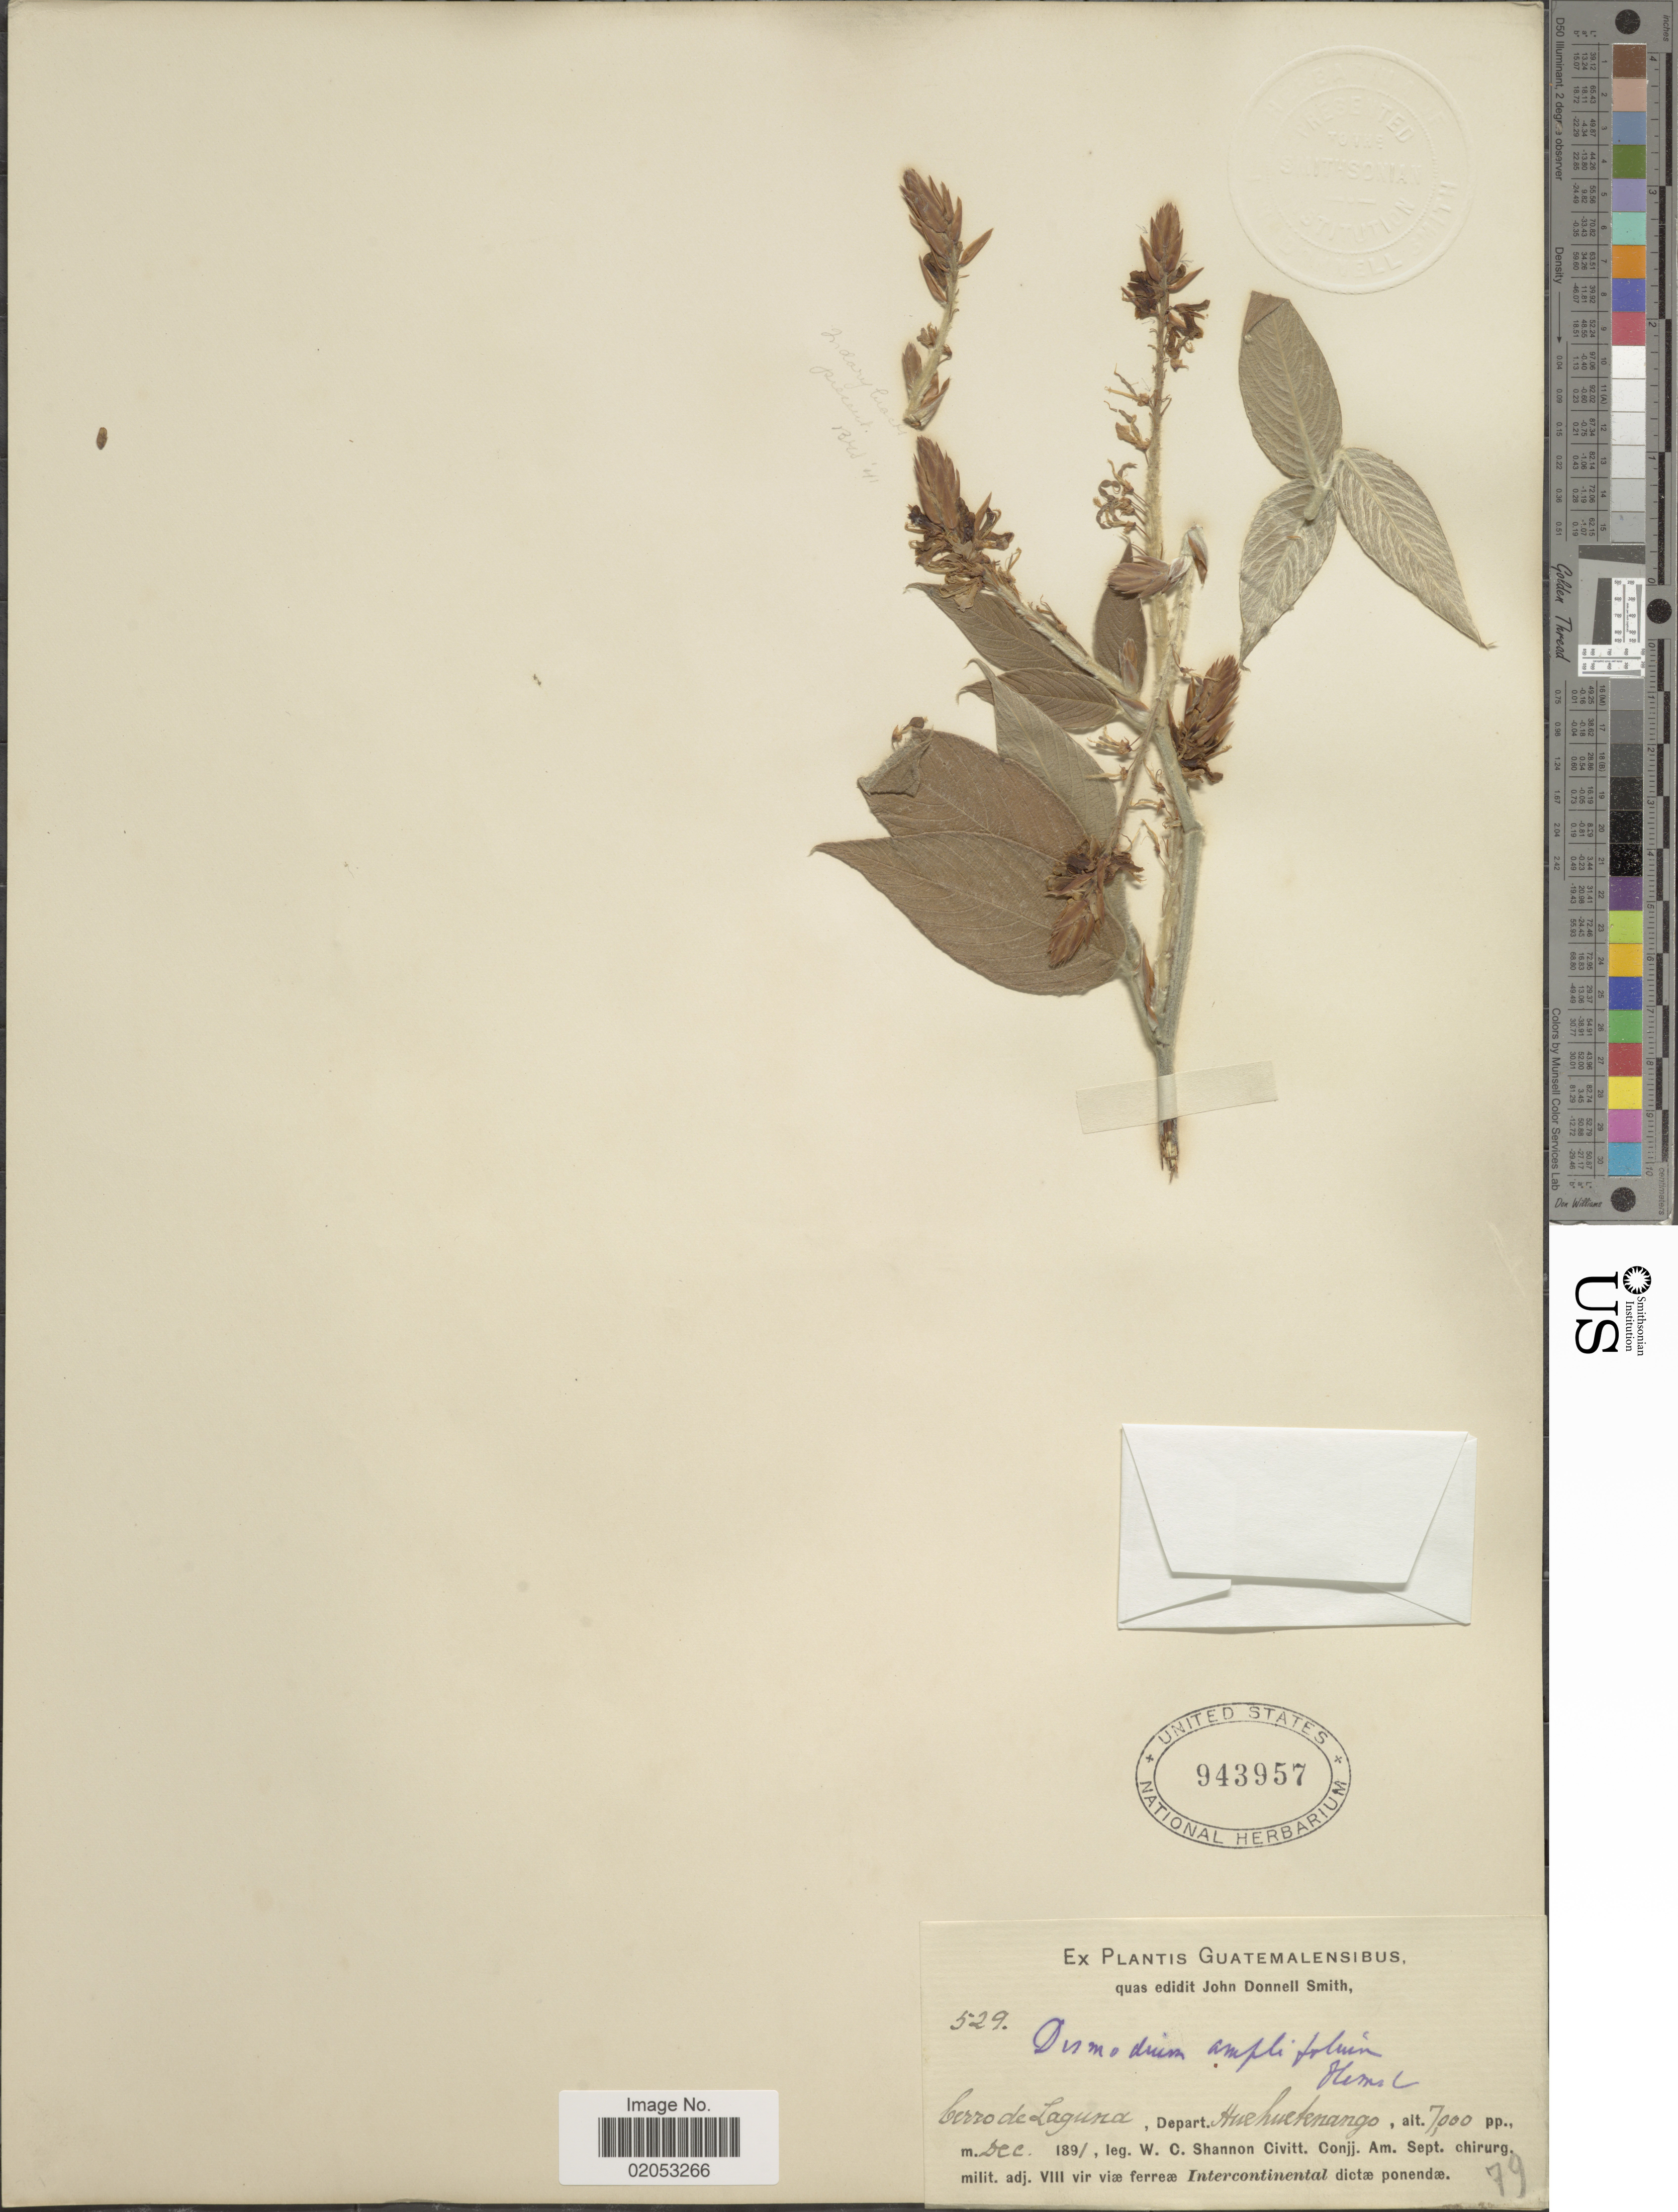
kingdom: Plantae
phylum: Tracheophyta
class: Magnoliopsida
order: Fabales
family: Fabaceae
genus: Desmodium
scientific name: Desmodium amplifolium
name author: Hemsl.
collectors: W. C. Shannon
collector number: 529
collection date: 1891-12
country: Guatemala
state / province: Huehuetenango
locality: Guatemalensibus, Cerro de Laguna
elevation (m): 2134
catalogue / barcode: US 943957